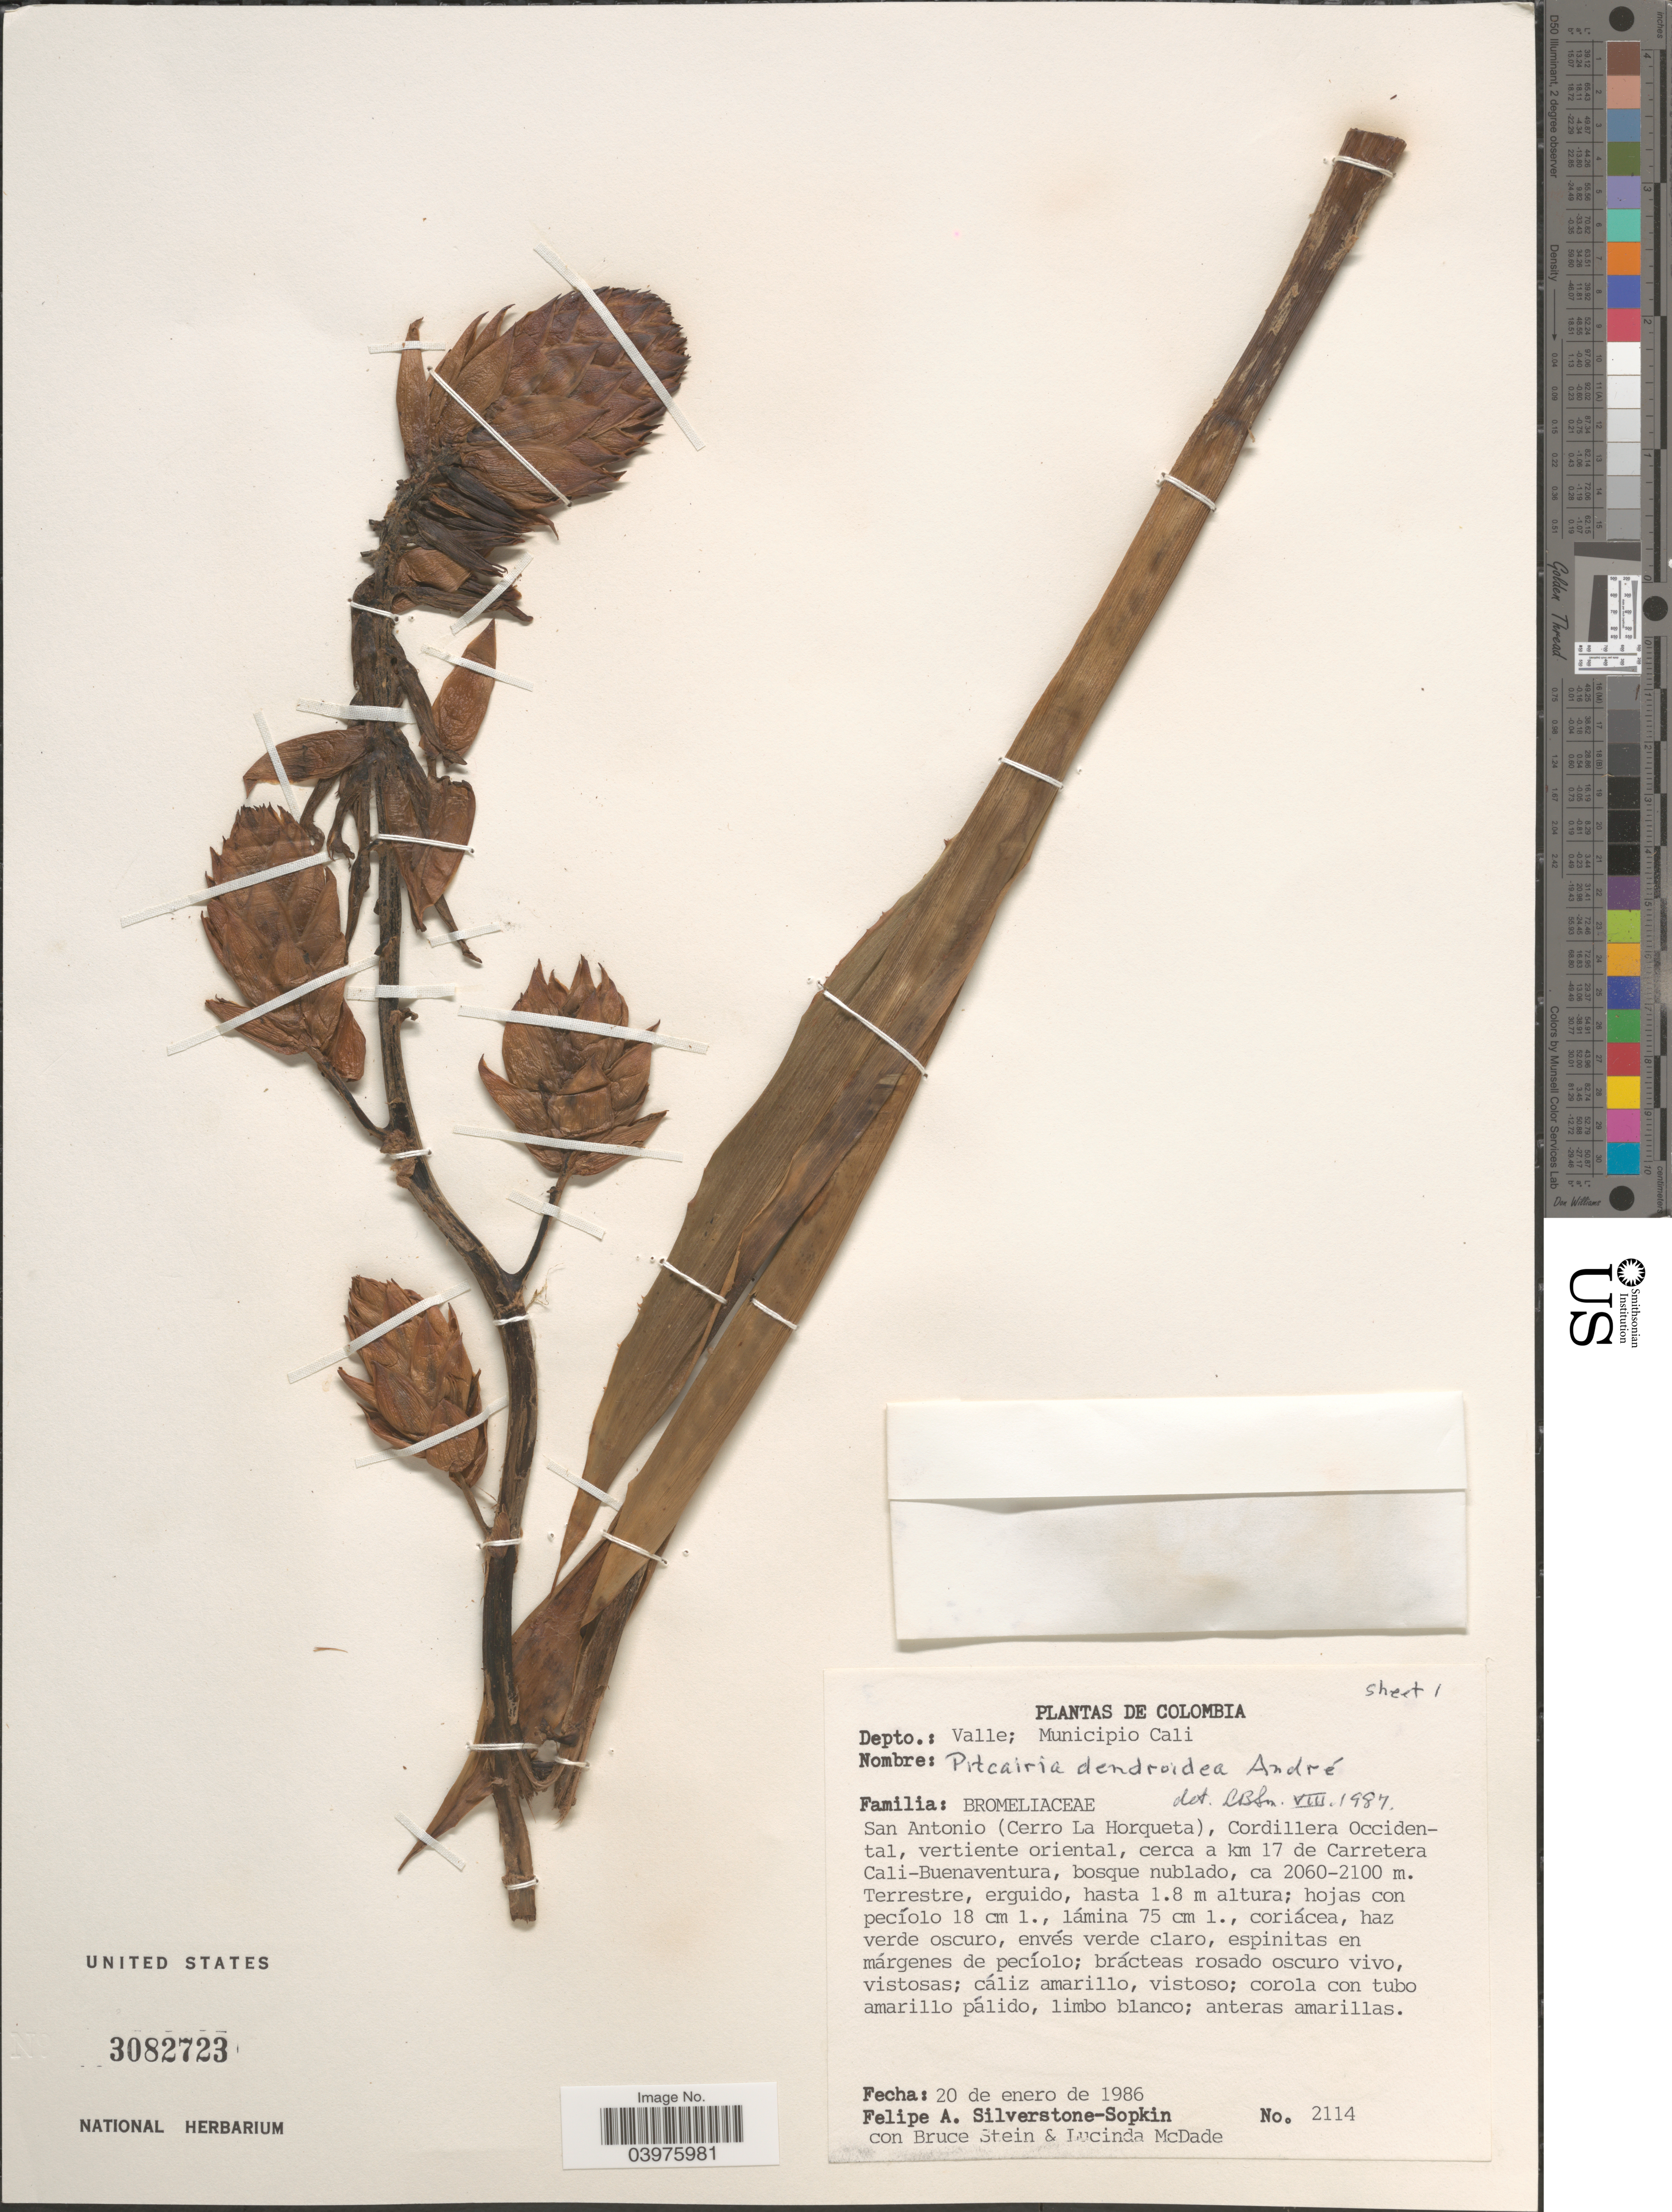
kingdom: Plantae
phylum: Tracheophyta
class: Liliopsida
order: Poales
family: Bromeliaceae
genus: Pitcairnia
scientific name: Pitcairnia dendroidea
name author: André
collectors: F. Silverstone-Sopkin, B. A. Stein & L. McDade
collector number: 2114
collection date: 1986-01-20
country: Colombia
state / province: Valle del Cauca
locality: Depto.: Valle; Municipio Cali. San Antonio (Cerro La Horqueta), Cordillera Occidental, vertiente oriental, cerca a km 17 de Carretera Cali-Buenaventura, bosque nublado.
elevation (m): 2060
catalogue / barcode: US 3082723